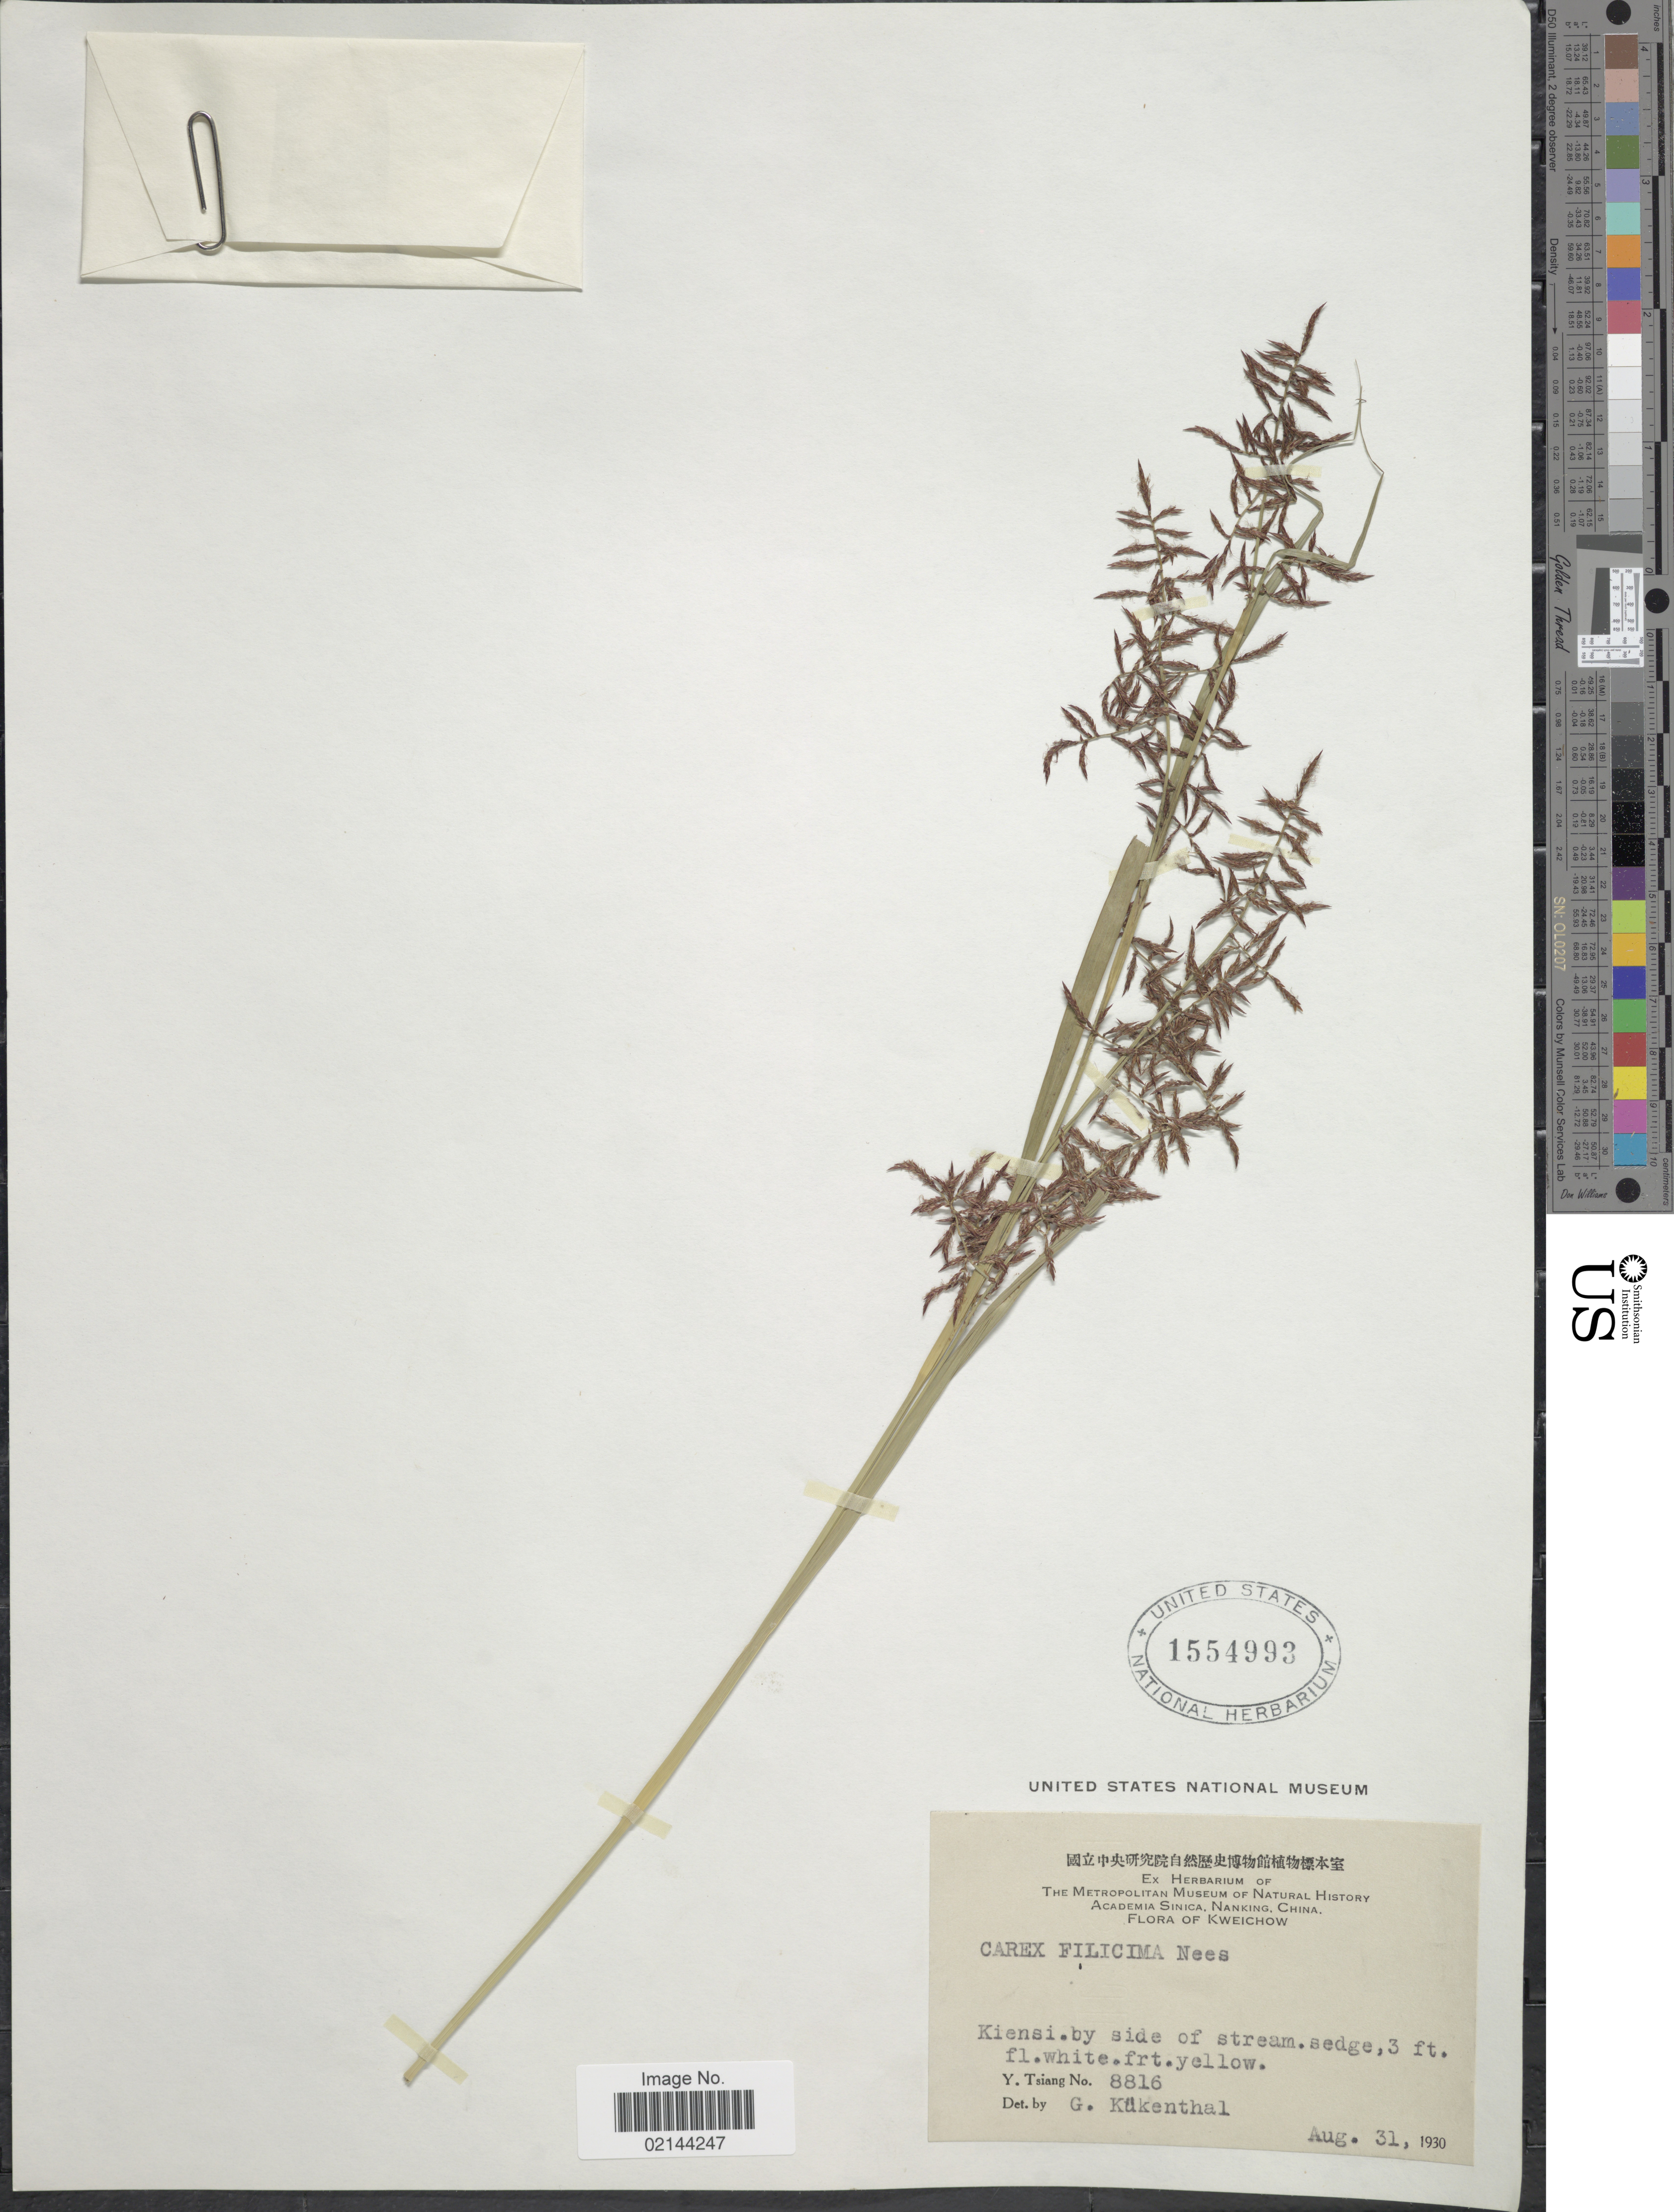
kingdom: Plantae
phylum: Tracheophyta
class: Liliopsida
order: Poales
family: Cyperaceae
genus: Carex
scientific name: Carex cruciata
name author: Wahlenb.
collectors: Y. Tsiang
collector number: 8816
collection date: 1930-08-31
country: China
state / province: Guizhou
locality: Kweichow, Kiensi, by side of stream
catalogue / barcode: US 1554993